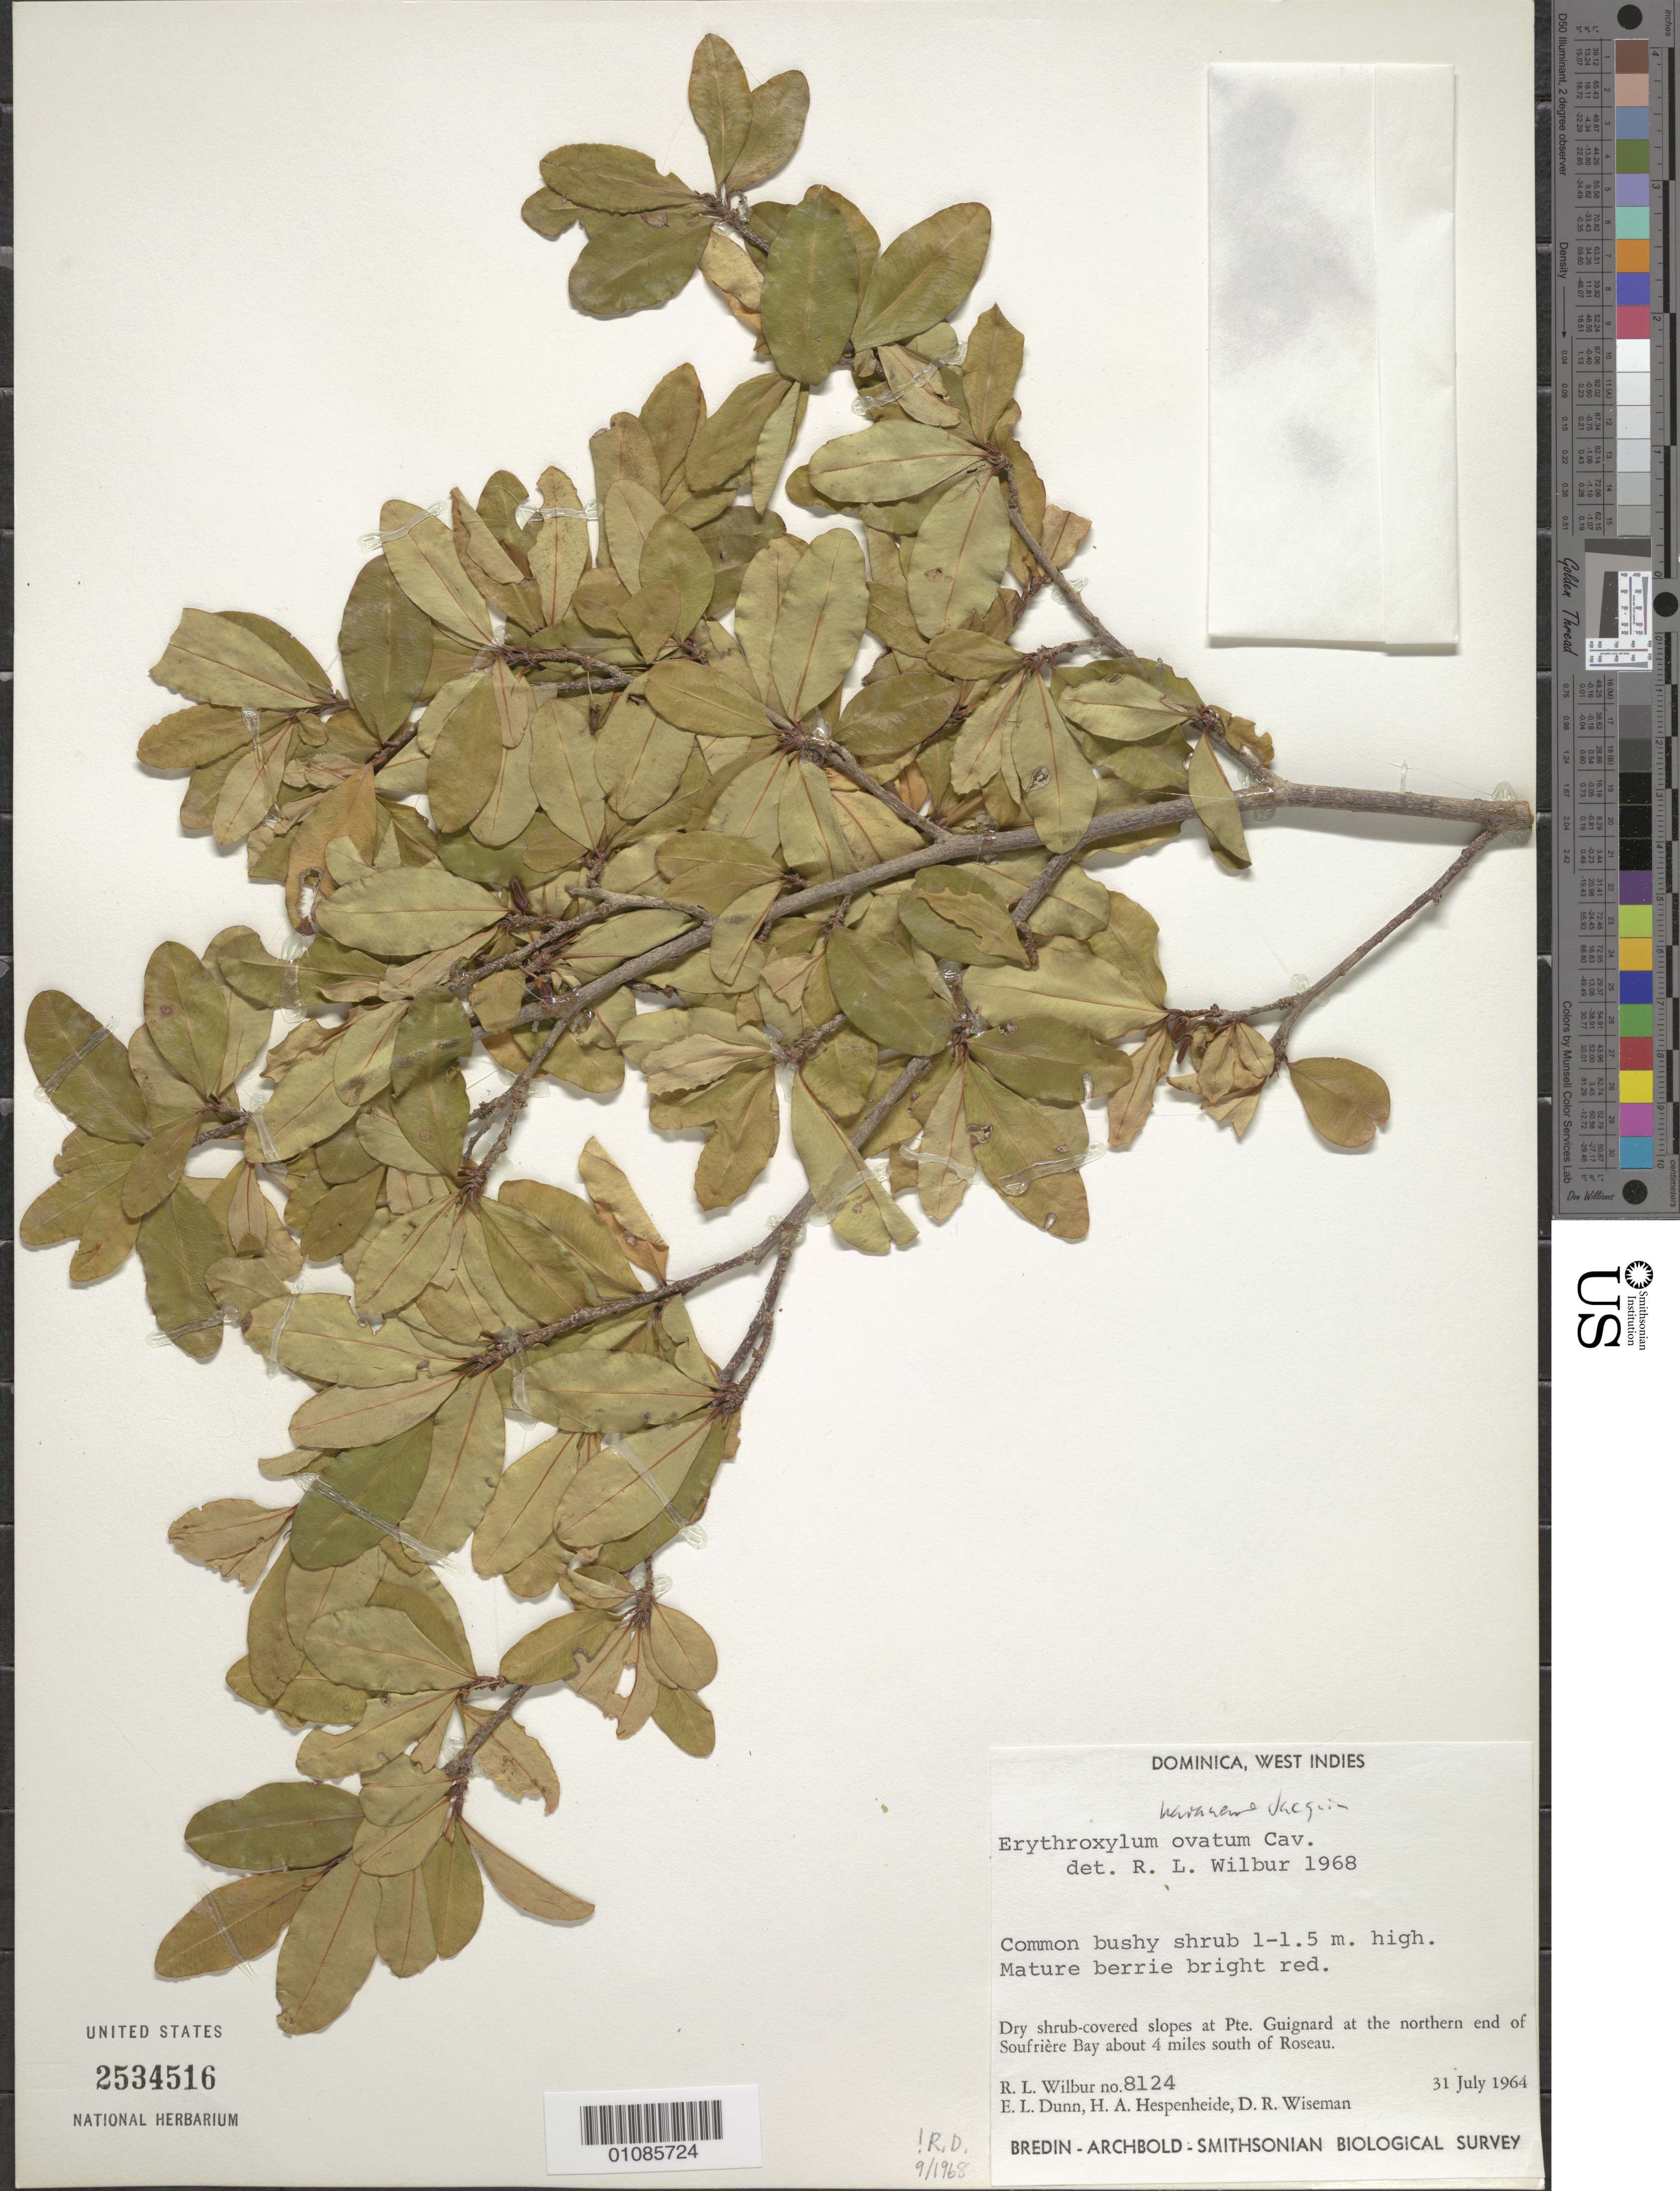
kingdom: Plantae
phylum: Tracheophyta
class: Magnoliopsida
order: Malpighiales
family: Erythroxylaceae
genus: Erythroxylum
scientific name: Erythroxylum havanense var. havanense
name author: Jacq.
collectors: R. L. Wilbur, E. Dunn & D. R. Wiseman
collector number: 8124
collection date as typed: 31 Jul 1964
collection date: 1964-07-31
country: Dominica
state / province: St. George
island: Dominica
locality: At Pte.Guignard at the Northern end of Soufriere Bay abtou 4 miles S of Roseau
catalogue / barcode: US 2534516